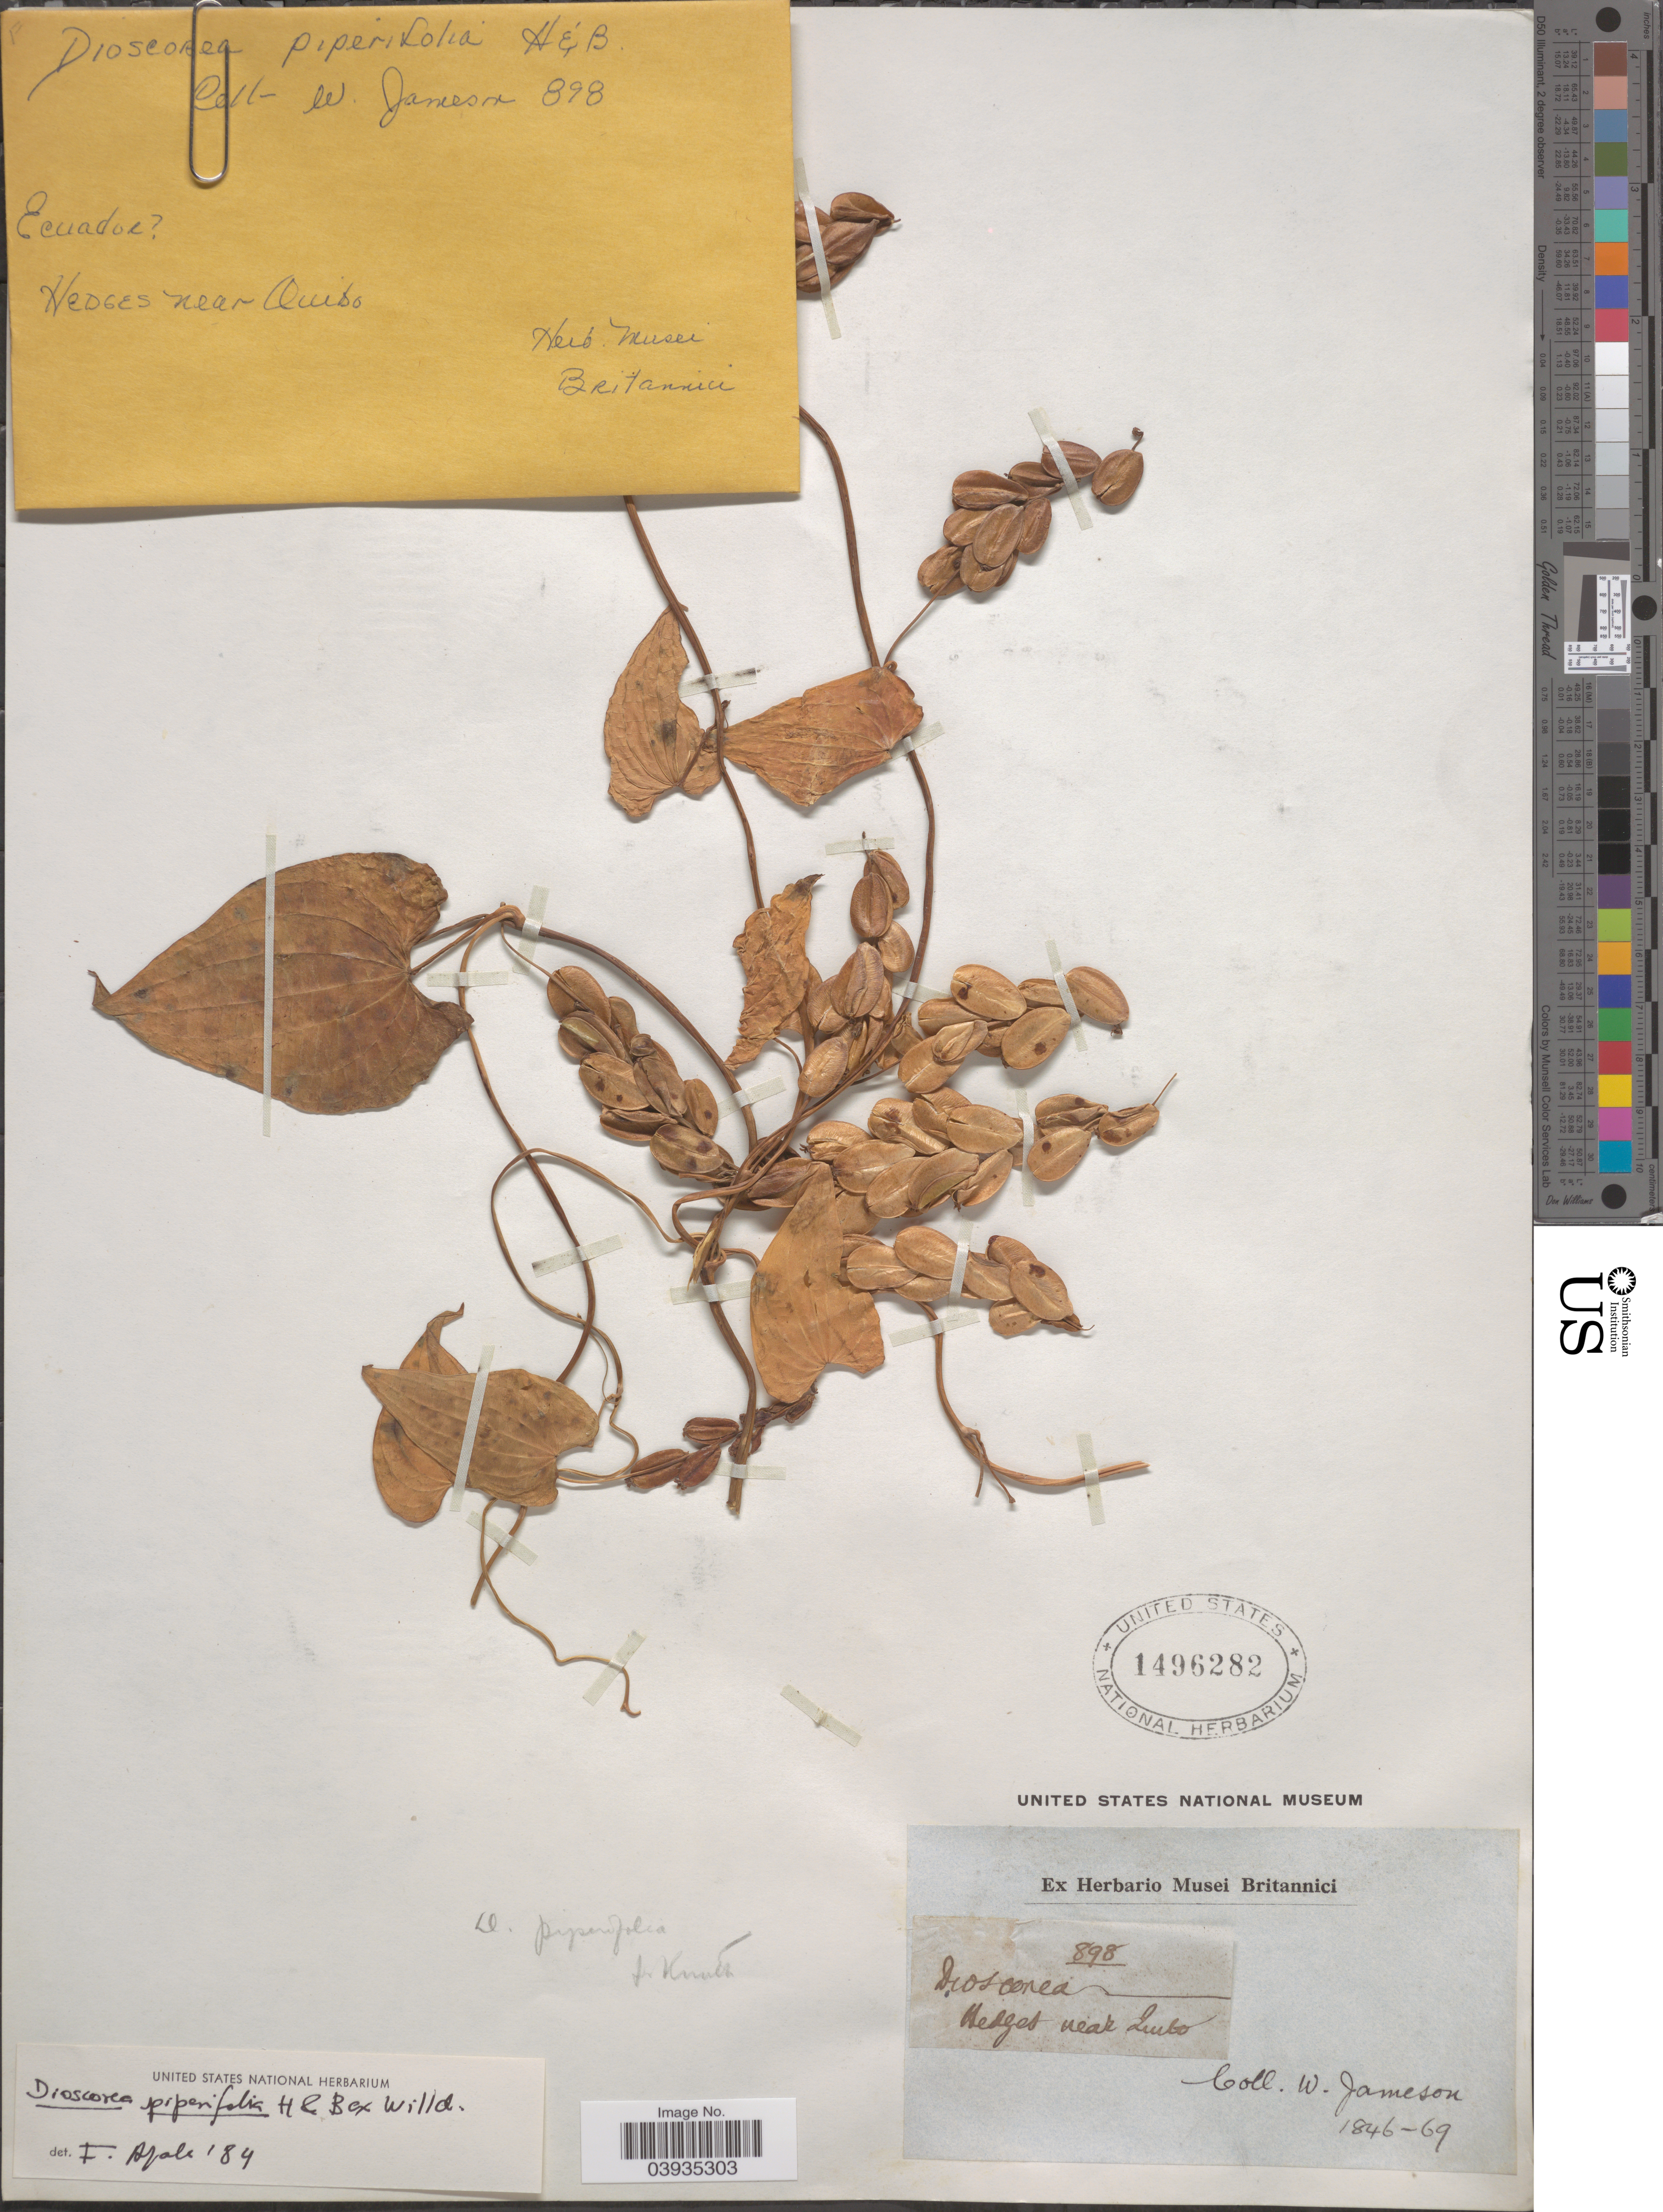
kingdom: Plantae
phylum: Tracheophyta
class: Liliopsida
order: Dioscoreales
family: Dioscoreaceae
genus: Dioscorea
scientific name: Dioscorea piperifolia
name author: Bonpl. ex Humb. & Willd.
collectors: W. Jameson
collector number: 898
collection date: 1846/1869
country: Ecuador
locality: Hedges near Quibo.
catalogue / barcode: US 1496282